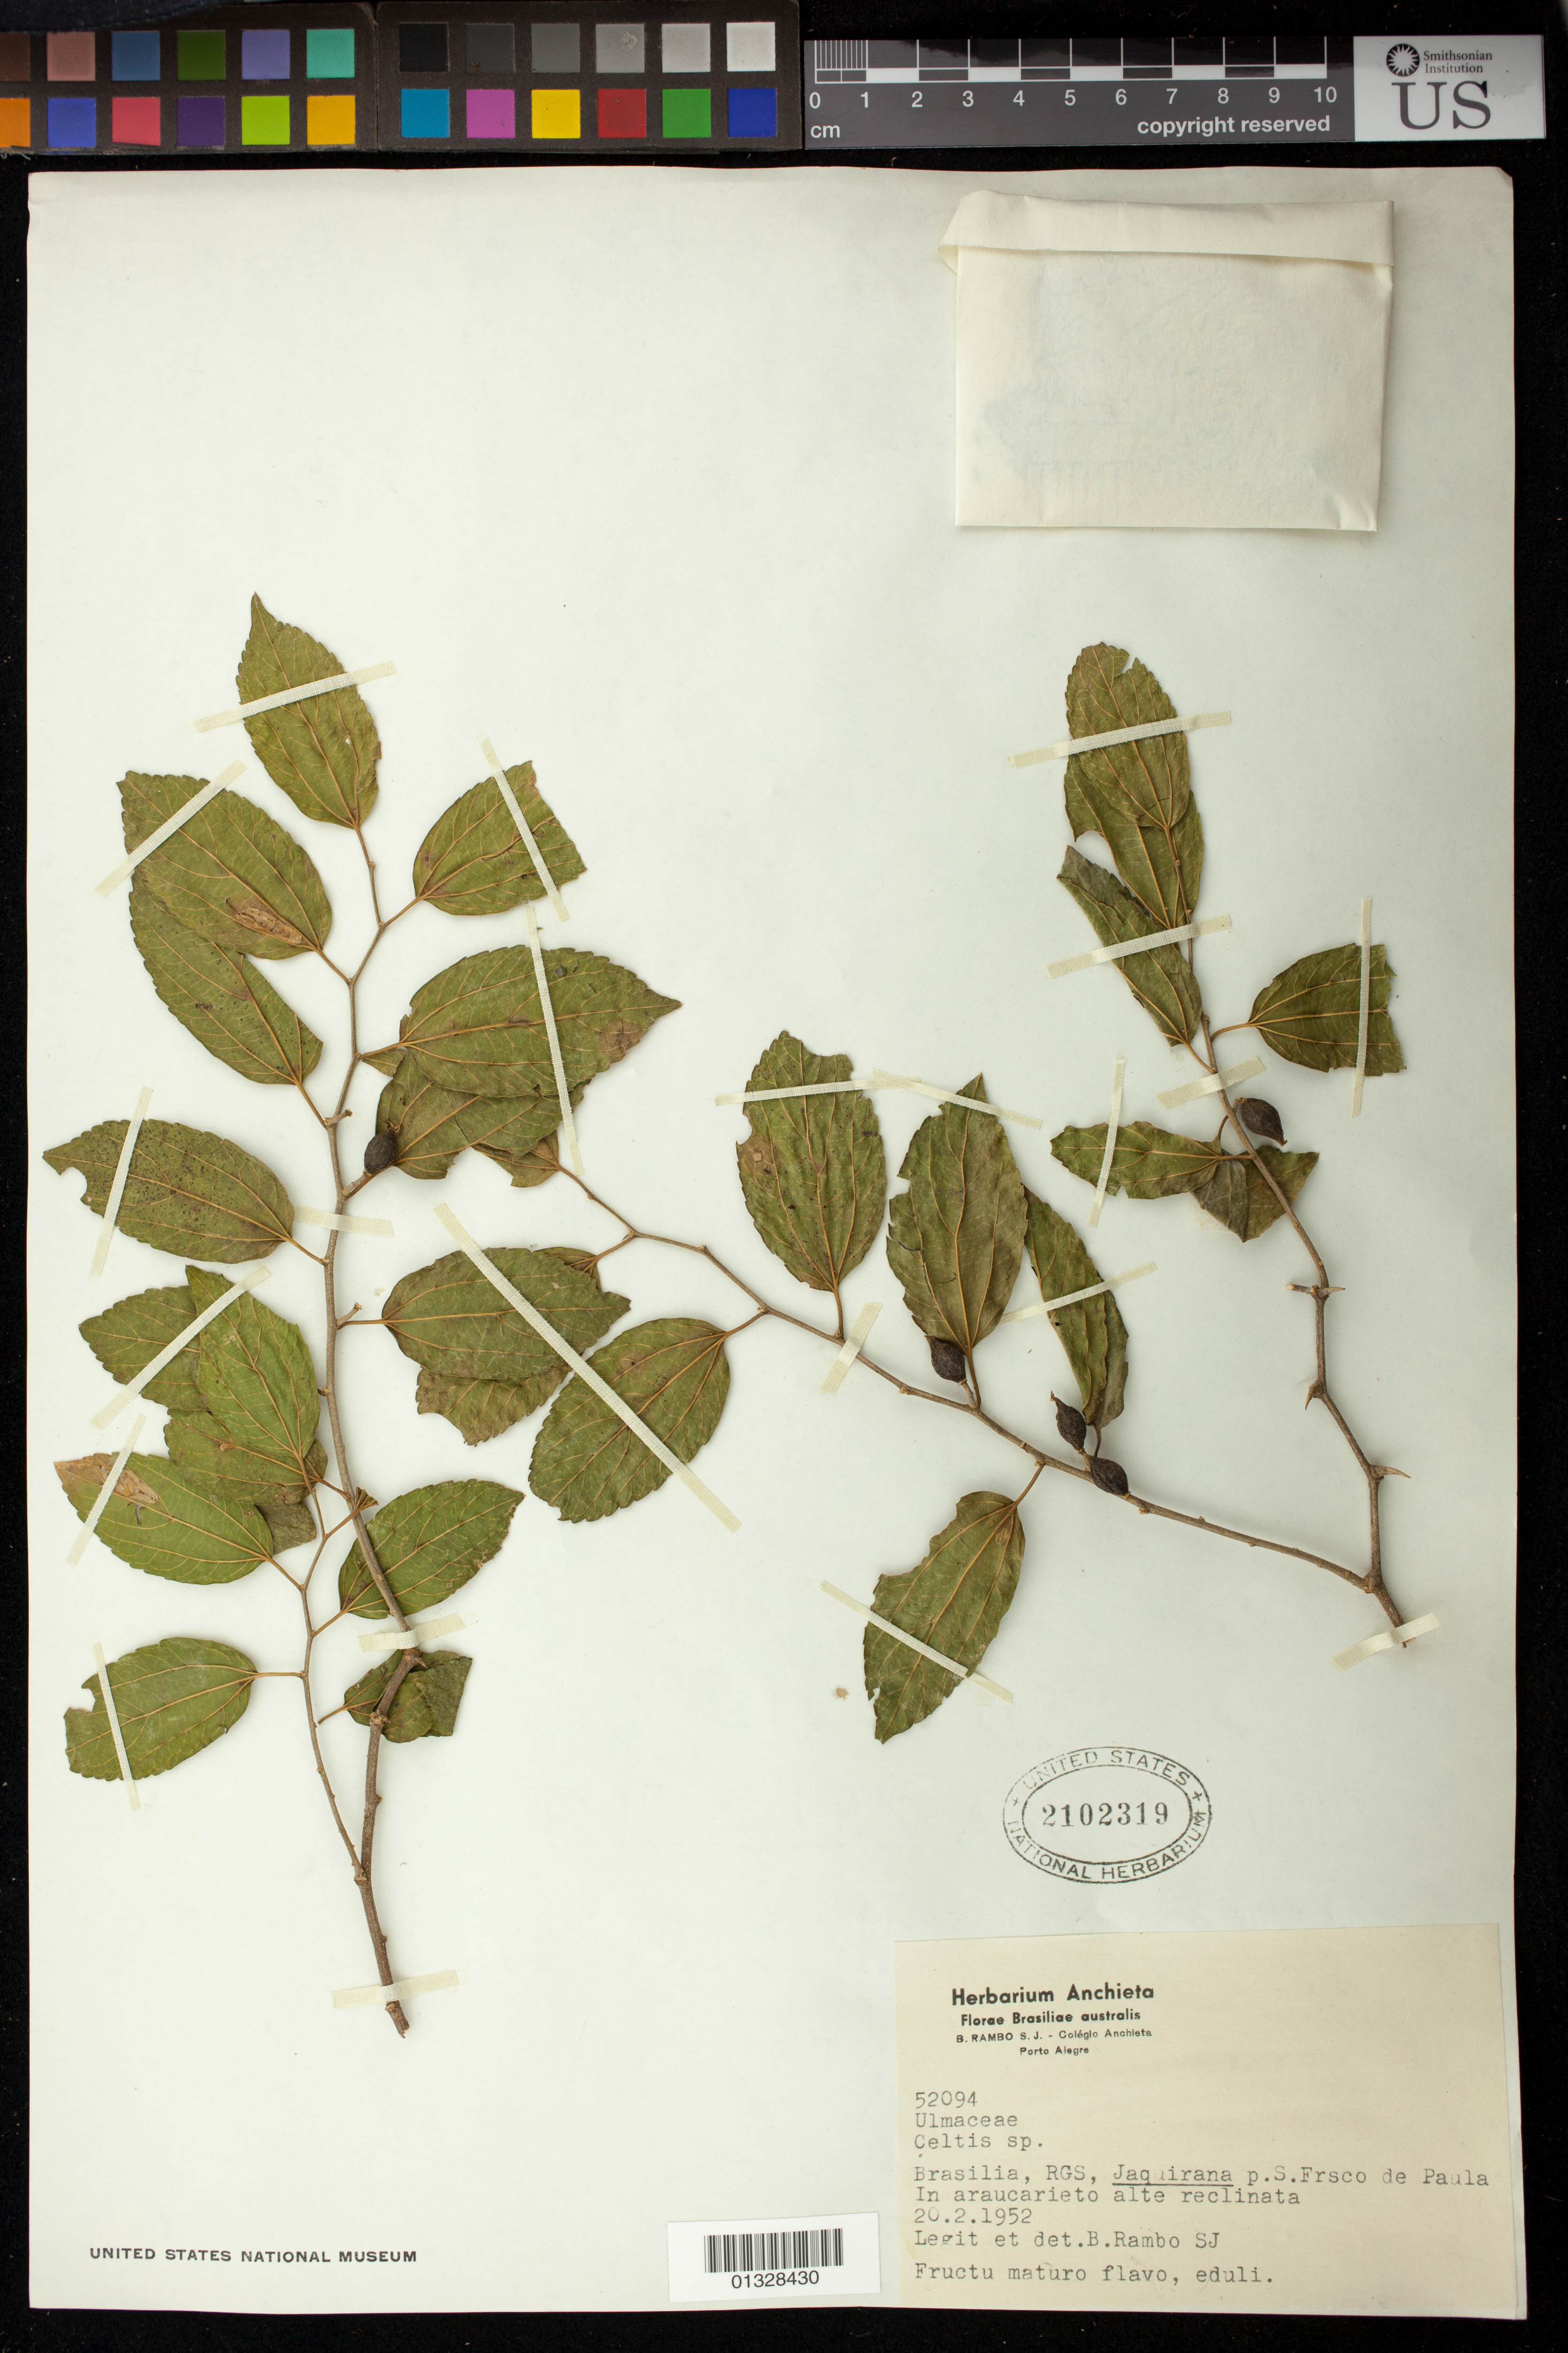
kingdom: Plantae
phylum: Tracheophyta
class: Magnoliopsida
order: Rosales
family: Cannabaceae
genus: Celtis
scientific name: Celtis sp.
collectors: B. Rambo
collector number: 52094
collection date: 1952-02-20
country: Brazil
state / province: Rio Grande do Sul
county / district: Jaquirana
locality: P. S. Francisco de Paula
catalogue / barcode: US 2102319